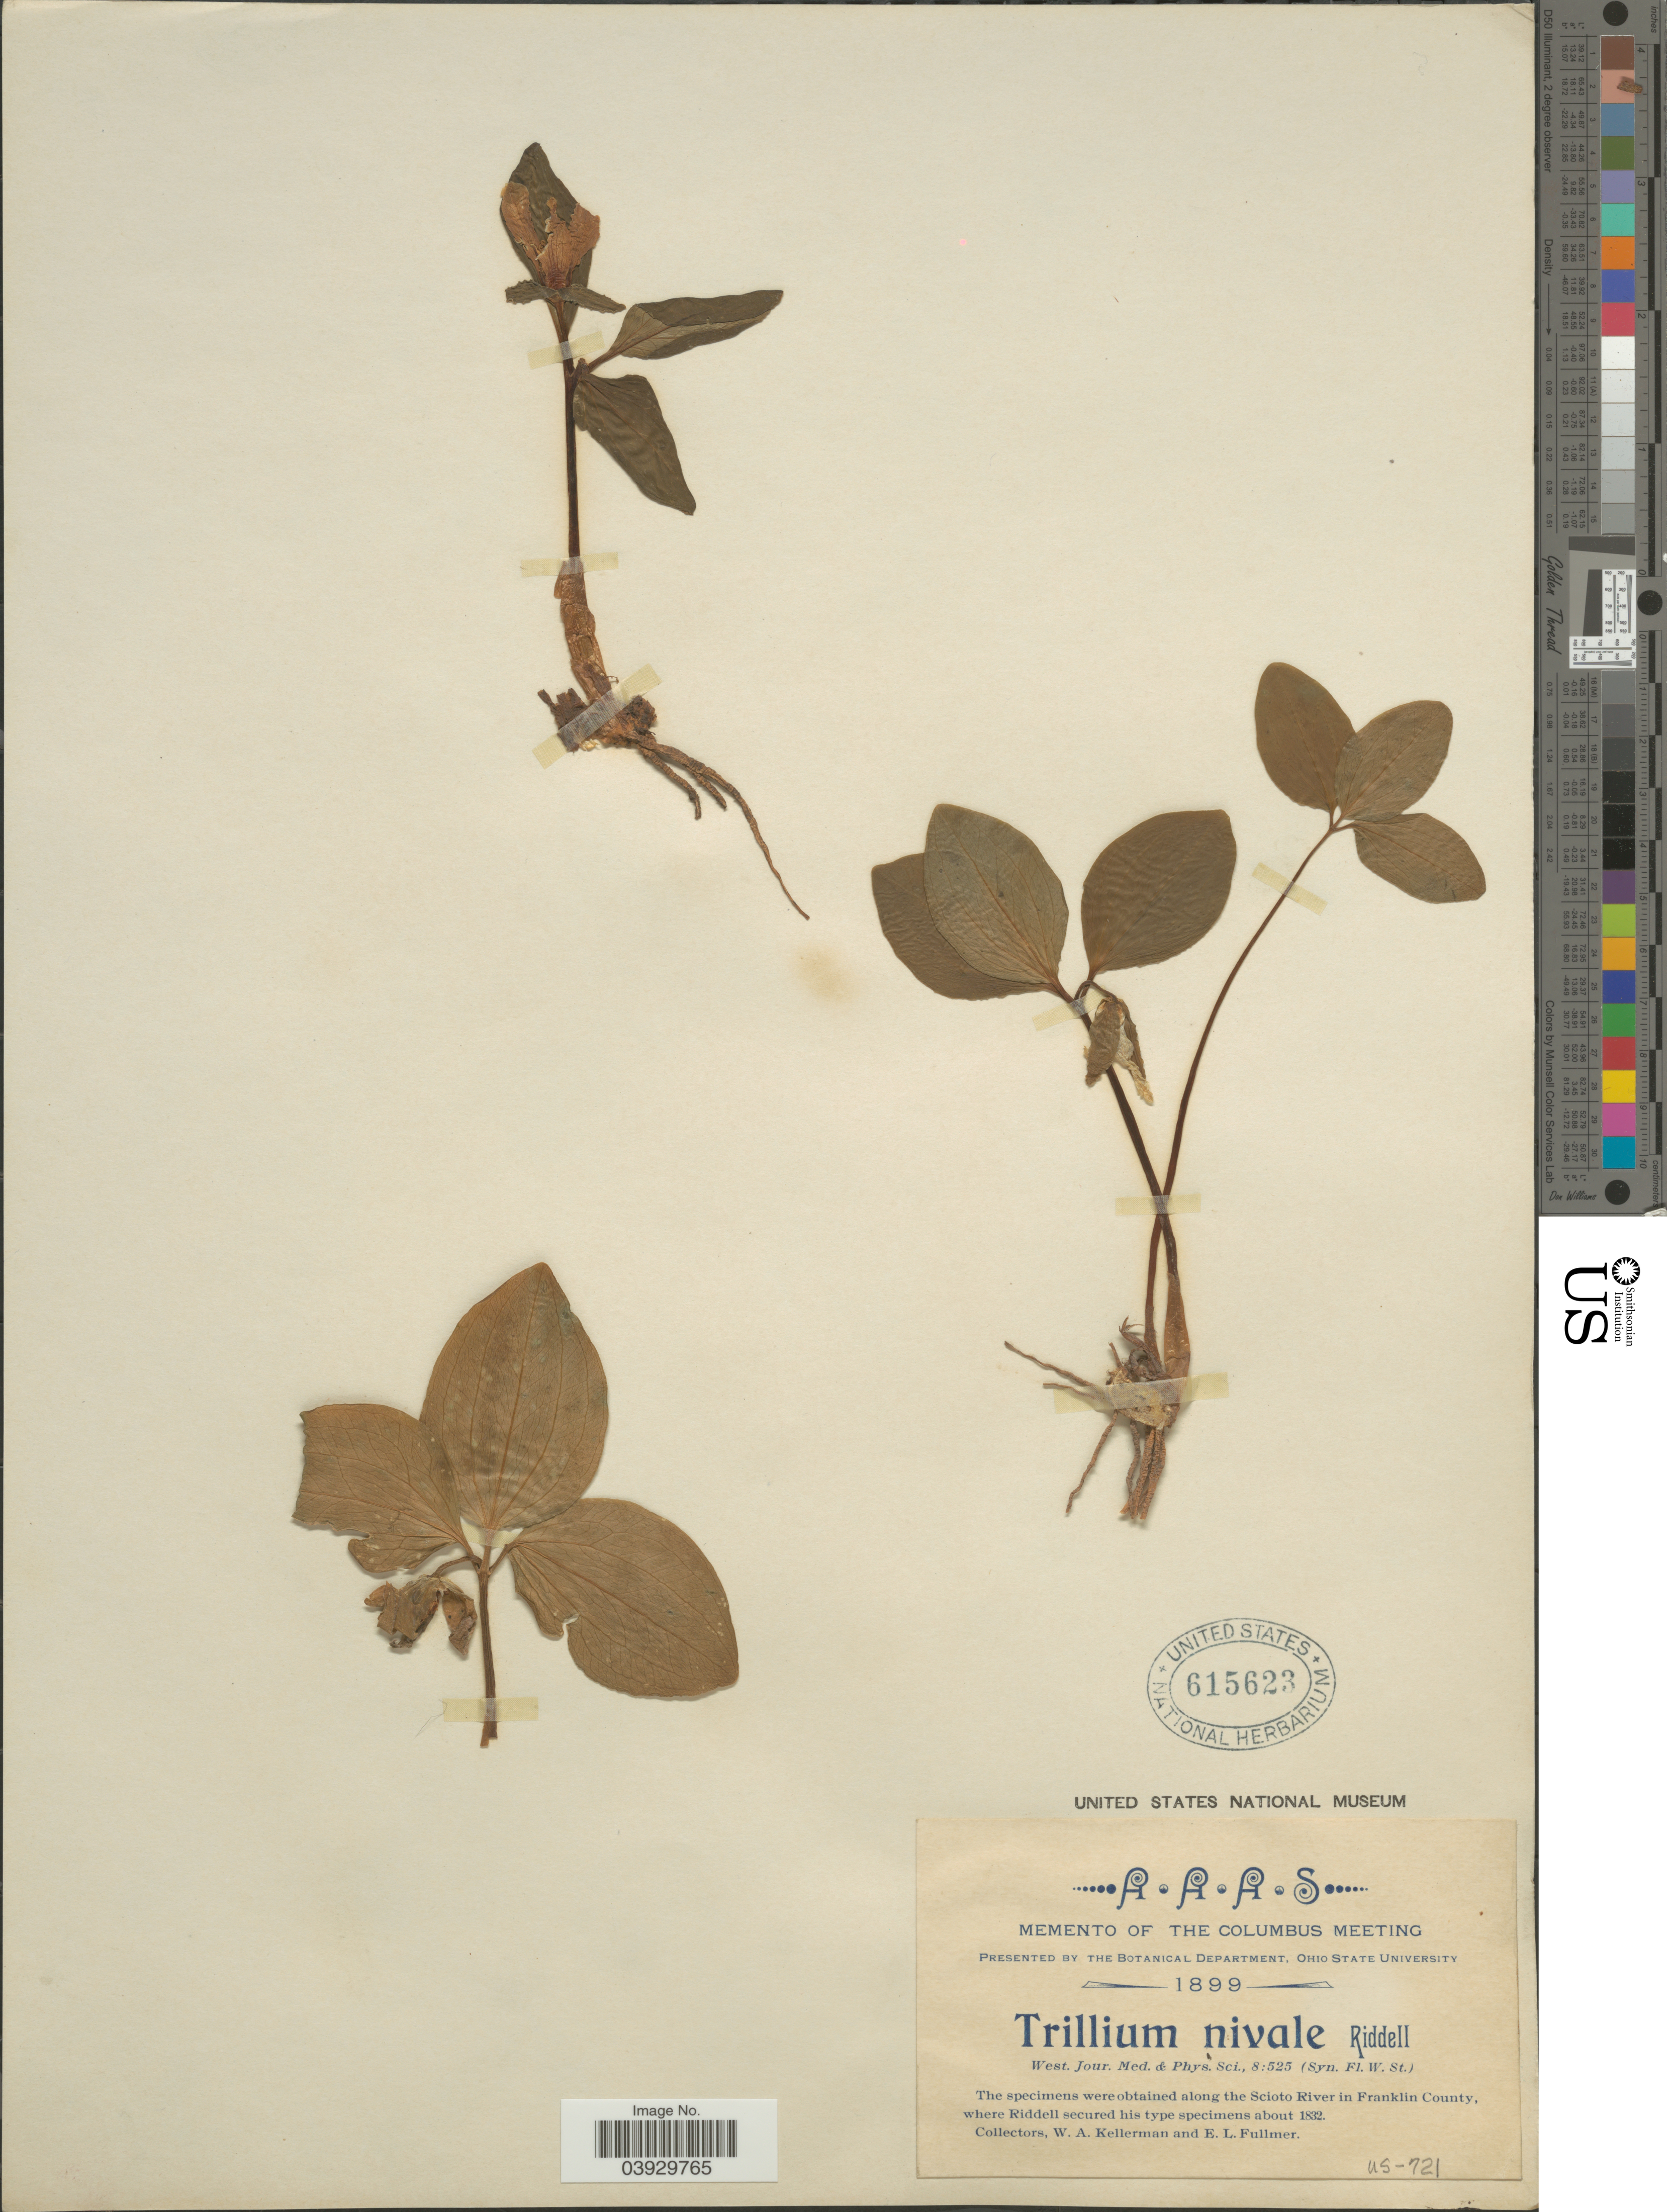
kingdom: Plantae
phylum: Tracheophyta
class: Liliopsida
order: Liliales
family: Melanthiaceae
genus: Trillium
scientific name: Trillium nivale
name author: Riddell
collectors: W. Kellerman & E. Fullmer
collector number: US-721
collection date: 1899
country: United States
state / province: Ohio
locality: Along the Scioto River in Franklin County.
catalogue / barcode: US 615623